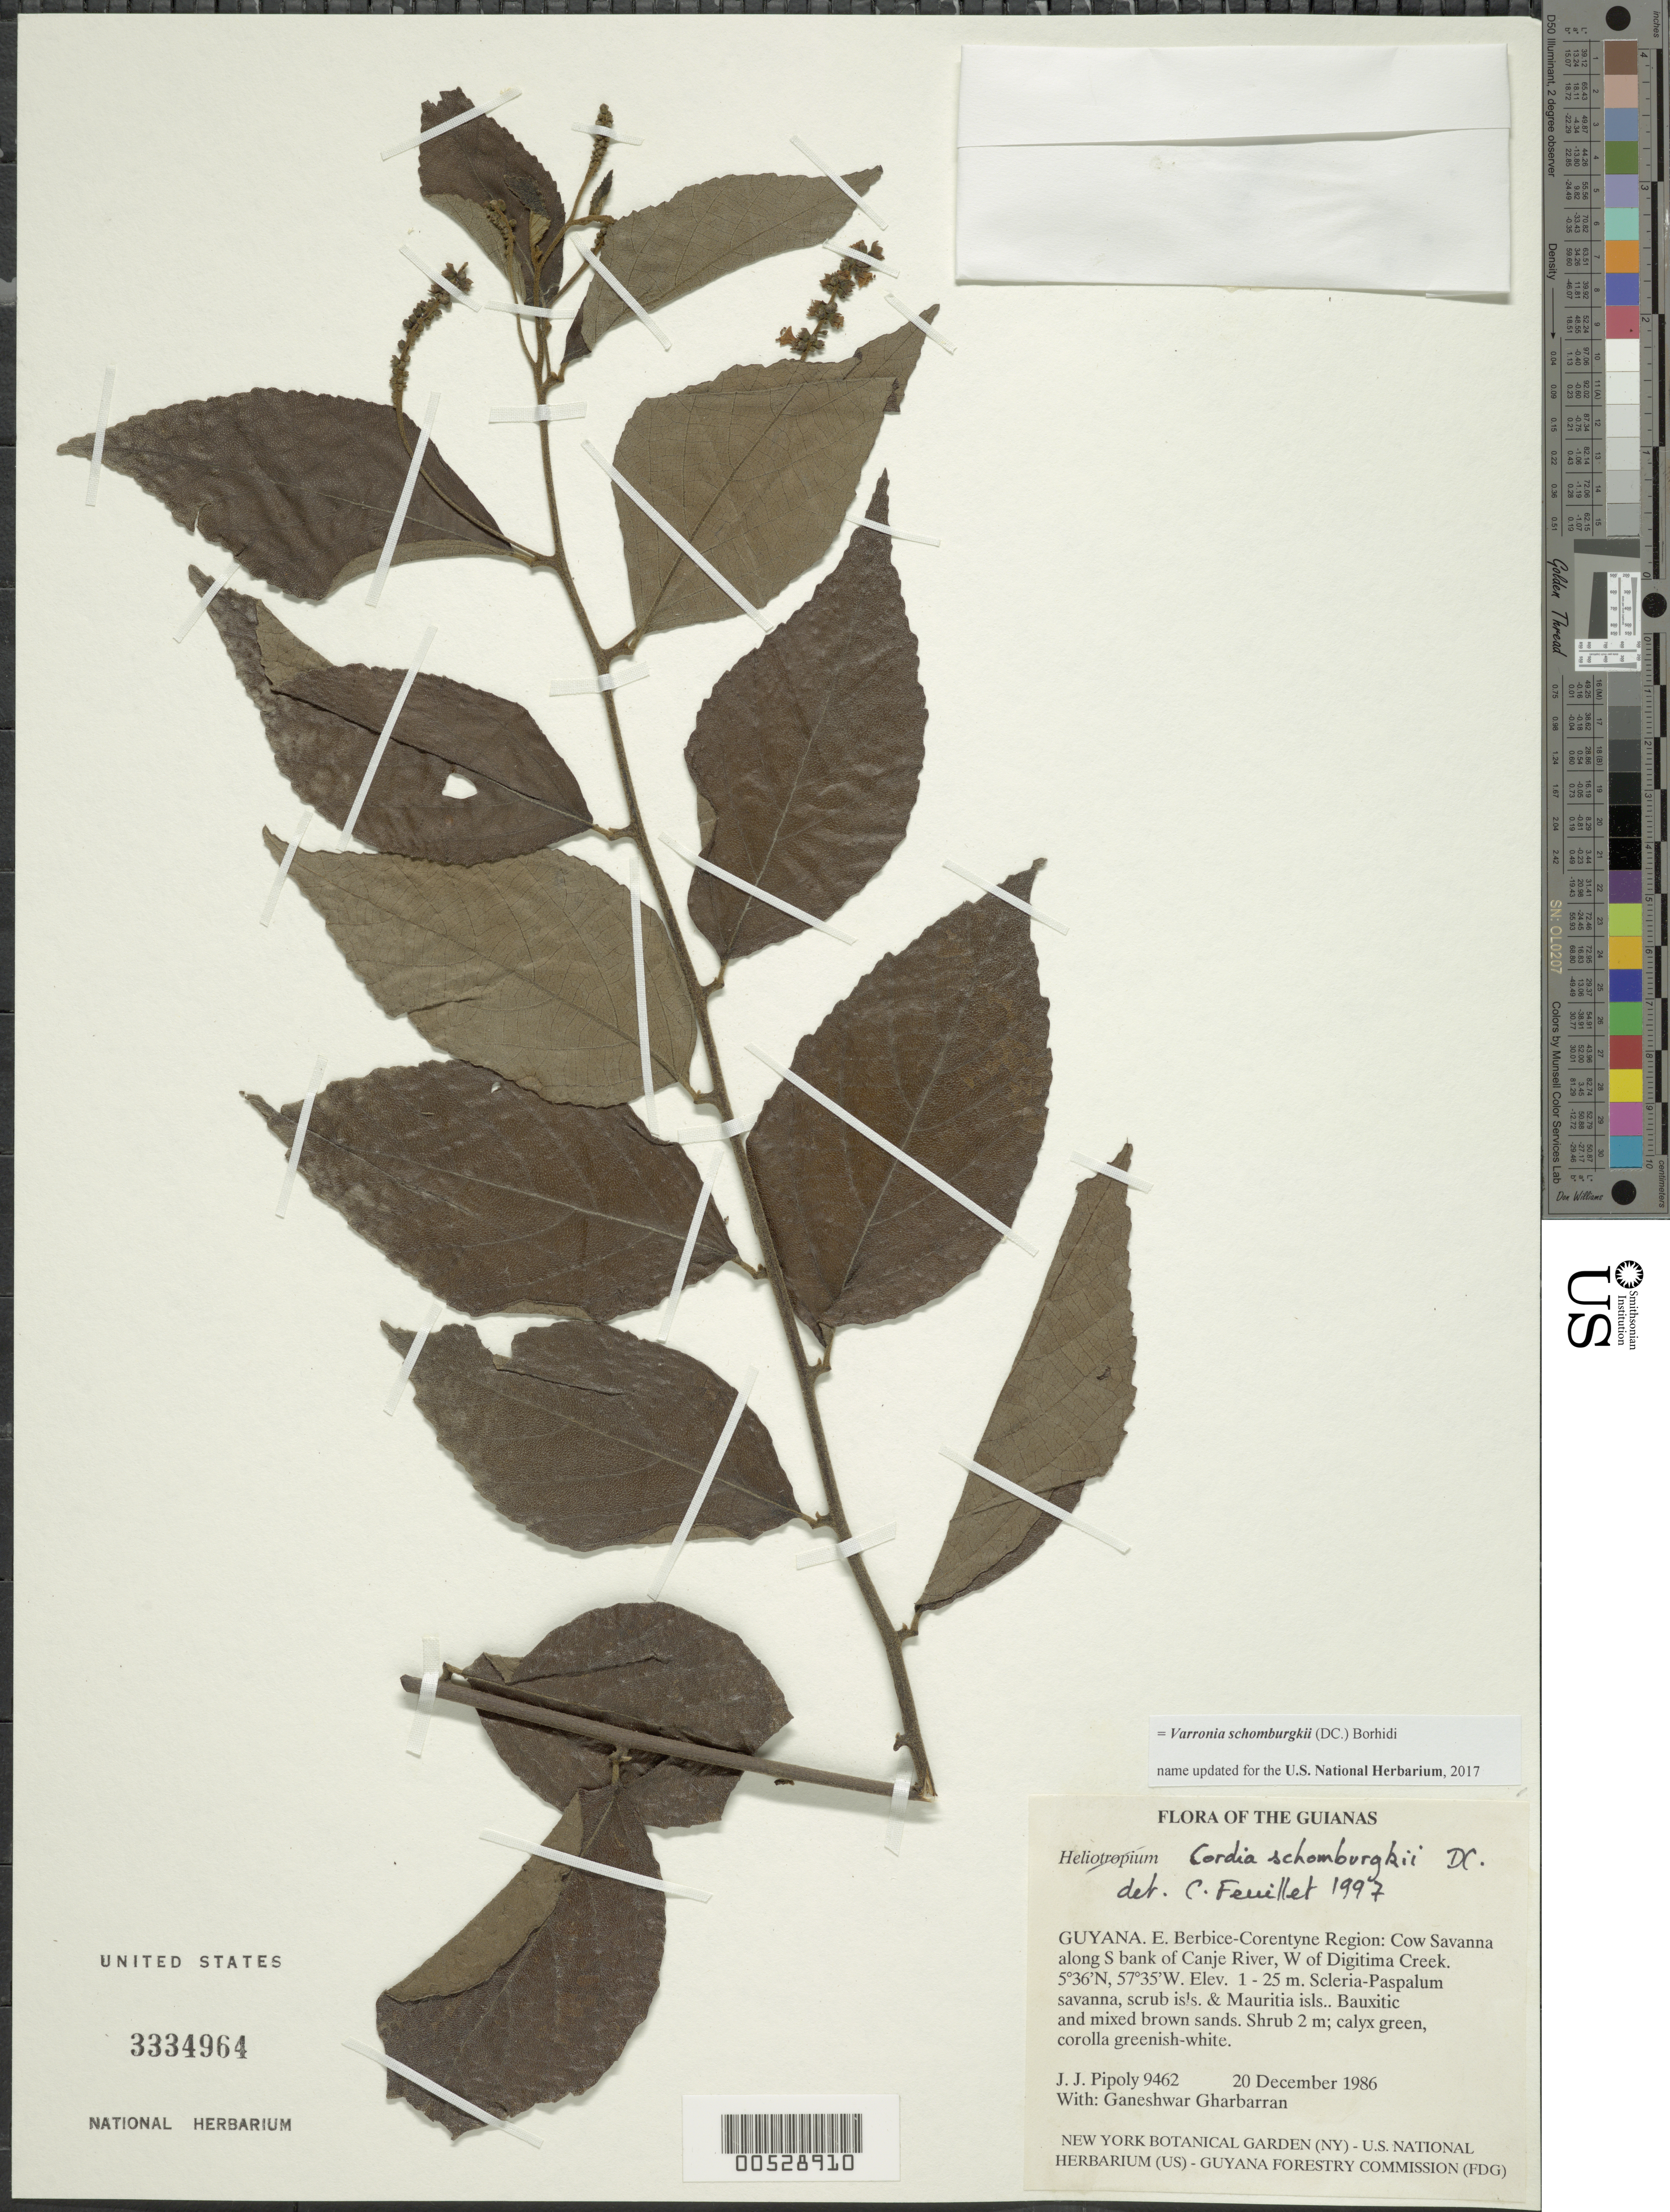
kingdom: Plantae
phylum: Tracheophyta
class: Magnoliopsida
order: Boraginales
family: Cordiaceae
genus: Cordia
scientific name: Cordia schomburgkii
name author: DC.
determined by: Feuillet, C.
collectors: J. J. Pipoly & G. Gharbarran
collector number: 9462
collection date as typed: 20 December 1986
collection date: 1986-12-20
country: Guyana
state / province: E. Berbice-Corentyne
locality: Cow savanna, along S bank of Canje River, W of Digitima Creek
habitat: Scleria-Paspalum savanna, scrub isls. & Mauritia isls. Bauxitic and mixed brown sands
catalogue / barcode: US 3334964